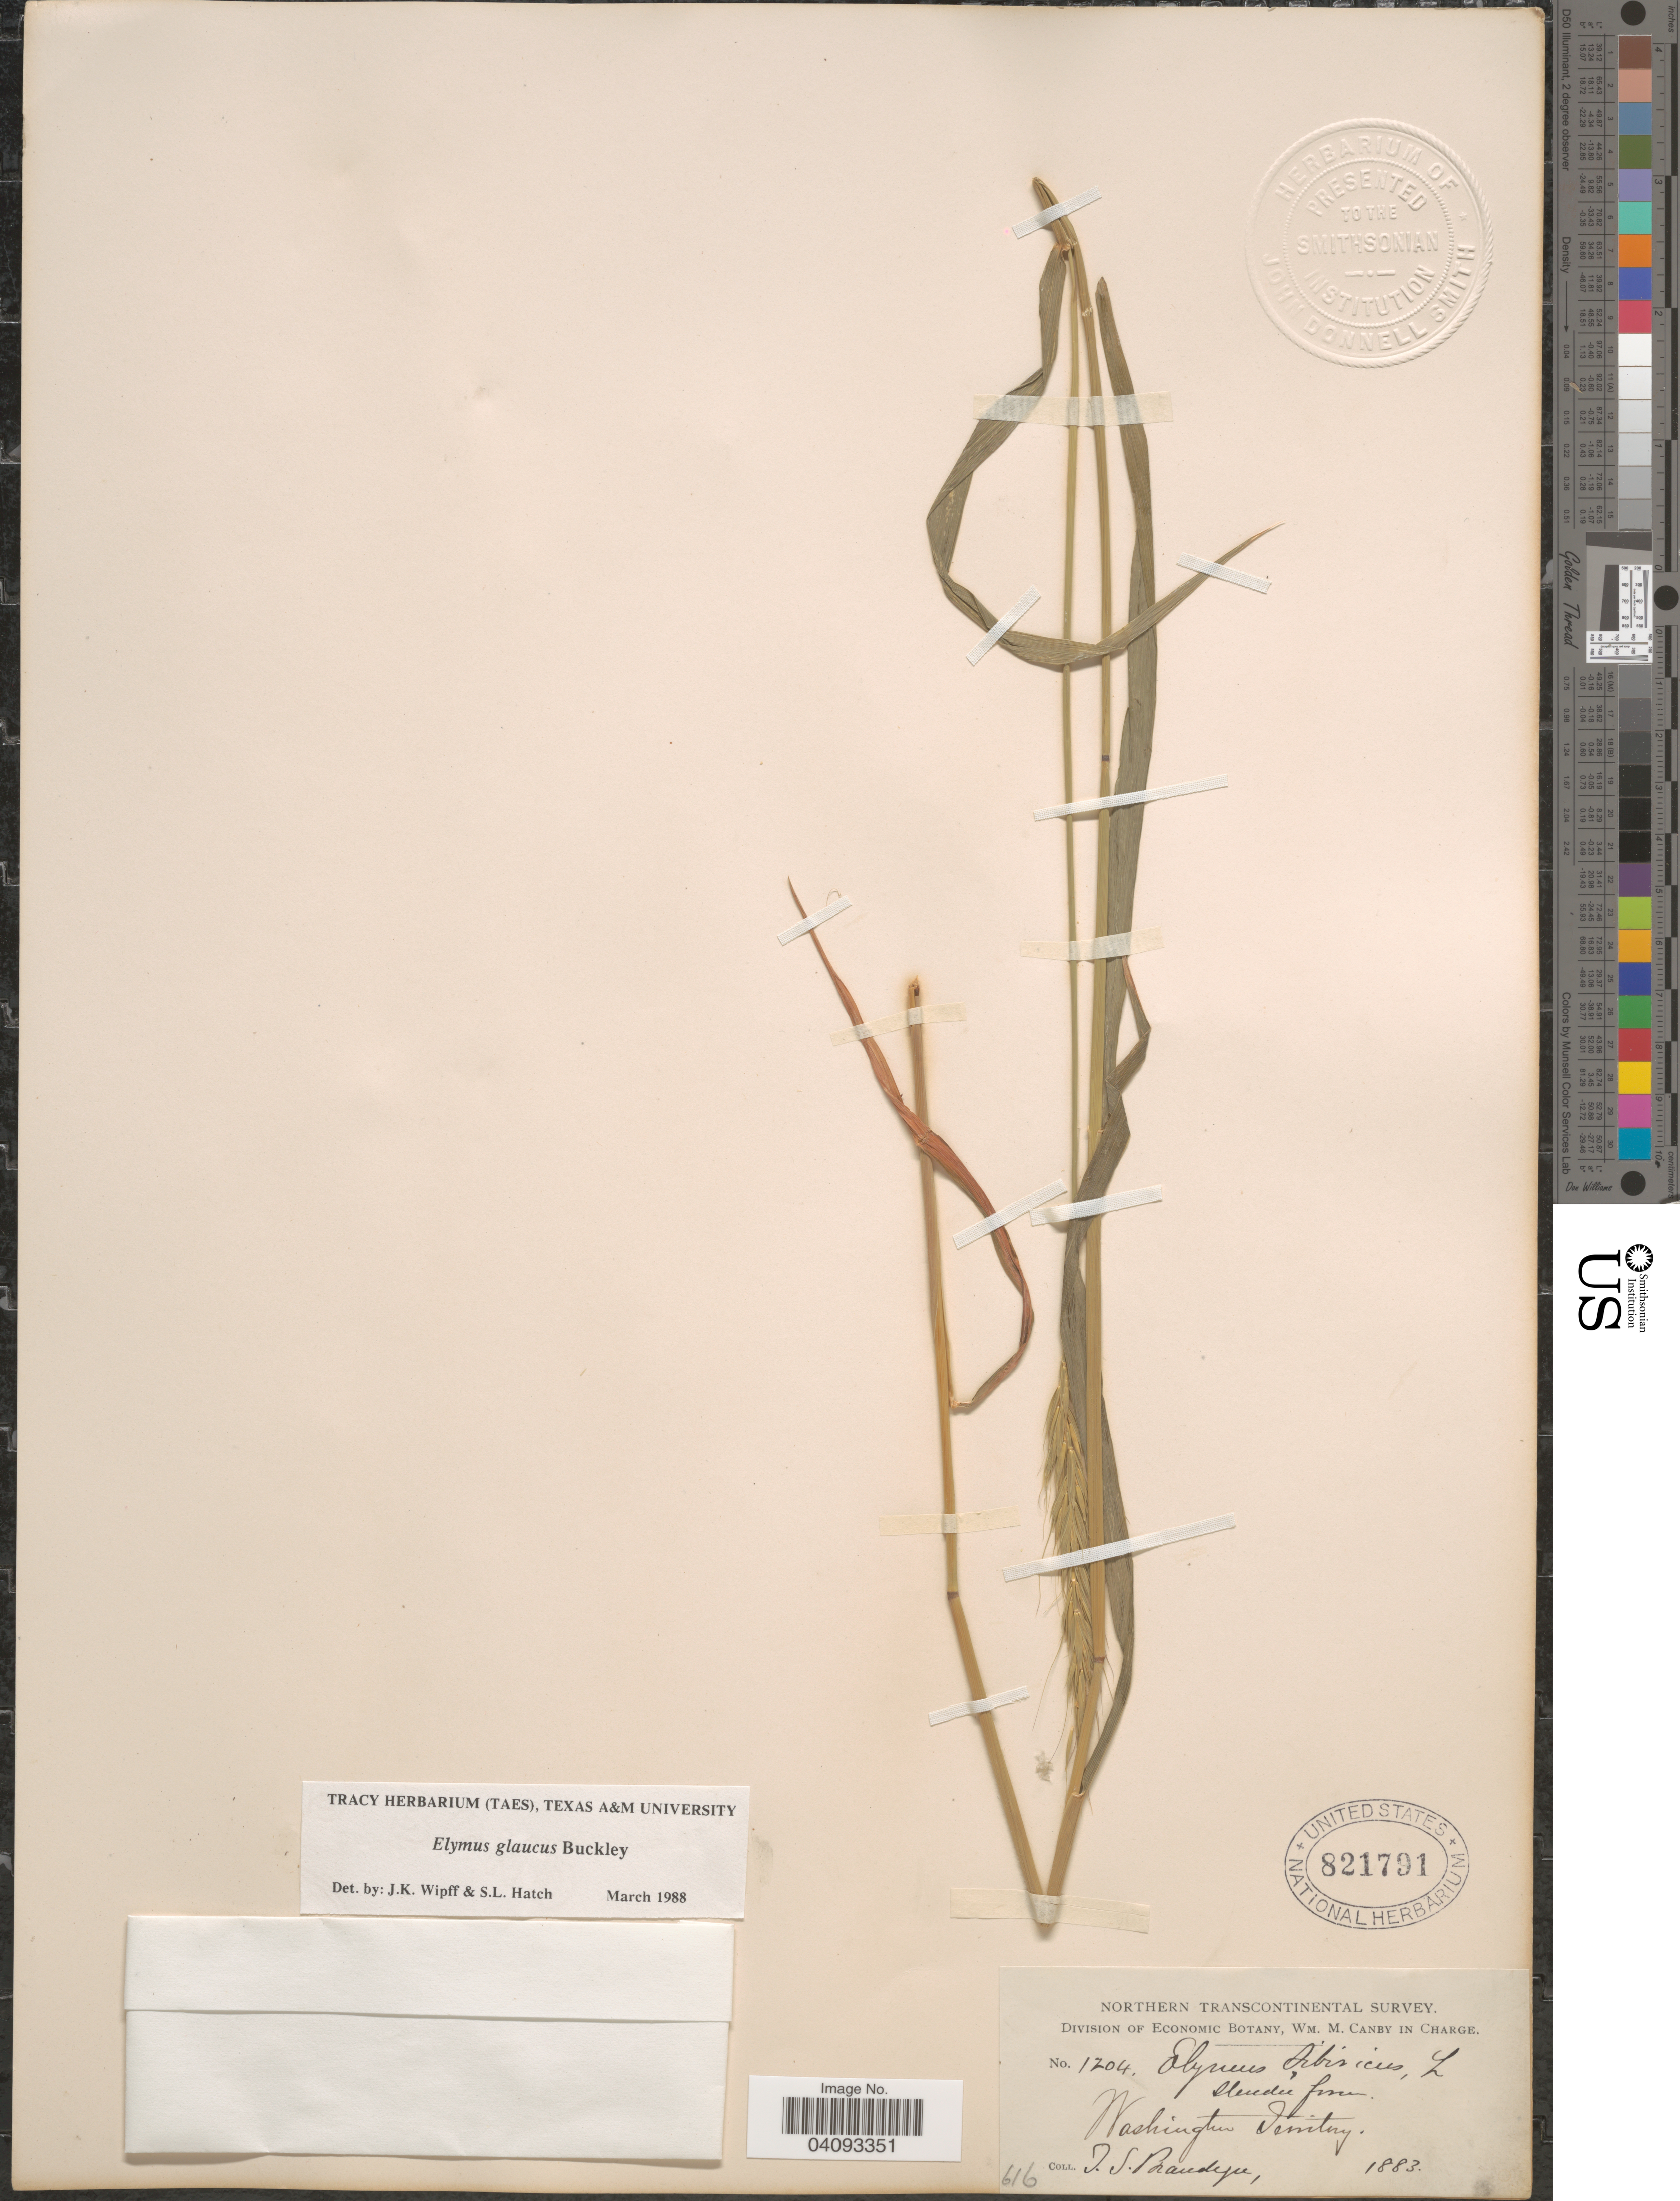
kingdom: Plantae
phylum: Tracheophyta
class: Liliopsida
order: Poales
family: Poaceae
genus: Elymus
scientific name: Elymus glaucus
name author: Buckley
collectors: J. S. Brandegee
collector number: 1204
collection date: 1883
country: United States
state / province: Washington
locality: Northern Transcontinental Survey. Washington Territory.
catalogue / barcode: US 821791